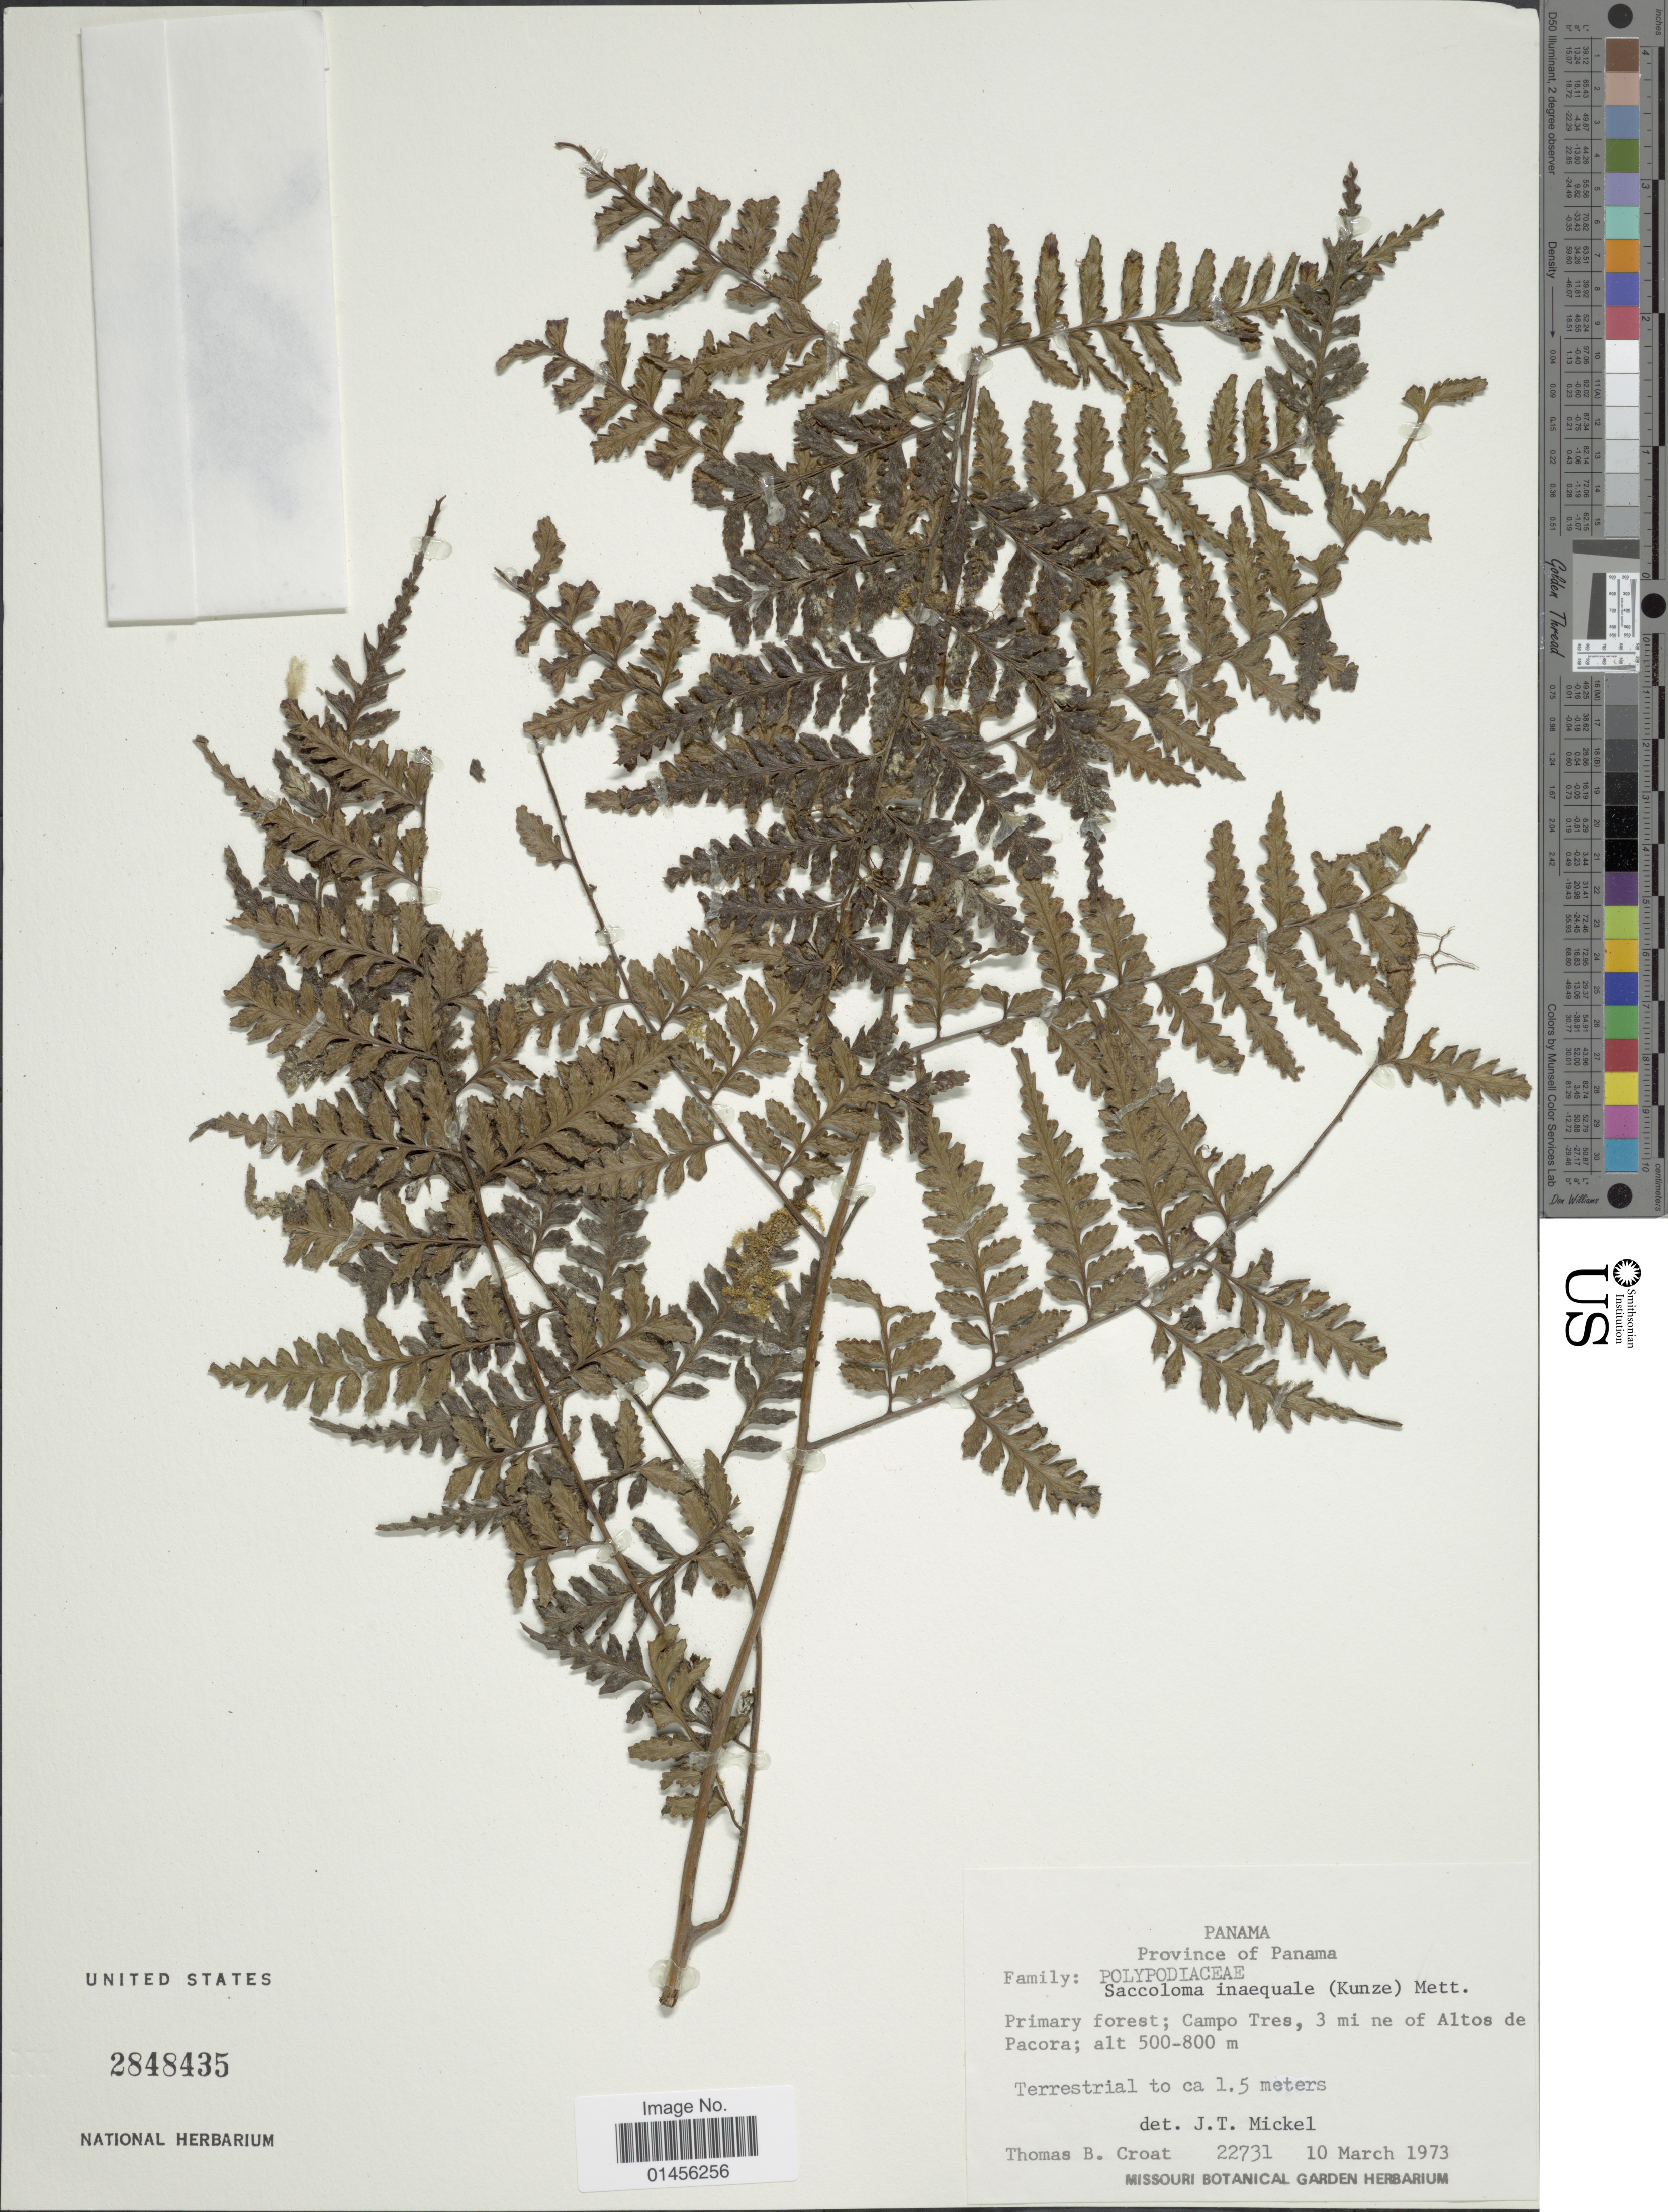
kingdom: Plantae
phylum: Tracheophyta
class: Polypodiopsida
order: Polypodiales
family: Saccolomataceae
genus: Saccoloma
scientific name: Saccoloma inaequale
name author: (Kunze) Mett.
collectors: T. B. Croat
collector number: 22731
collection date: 1973-03-10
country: Panama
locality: Province of Panama, Campo Tres, 3 mi. ne of Altos de Pacora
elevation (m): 500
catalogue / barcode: US 2848435